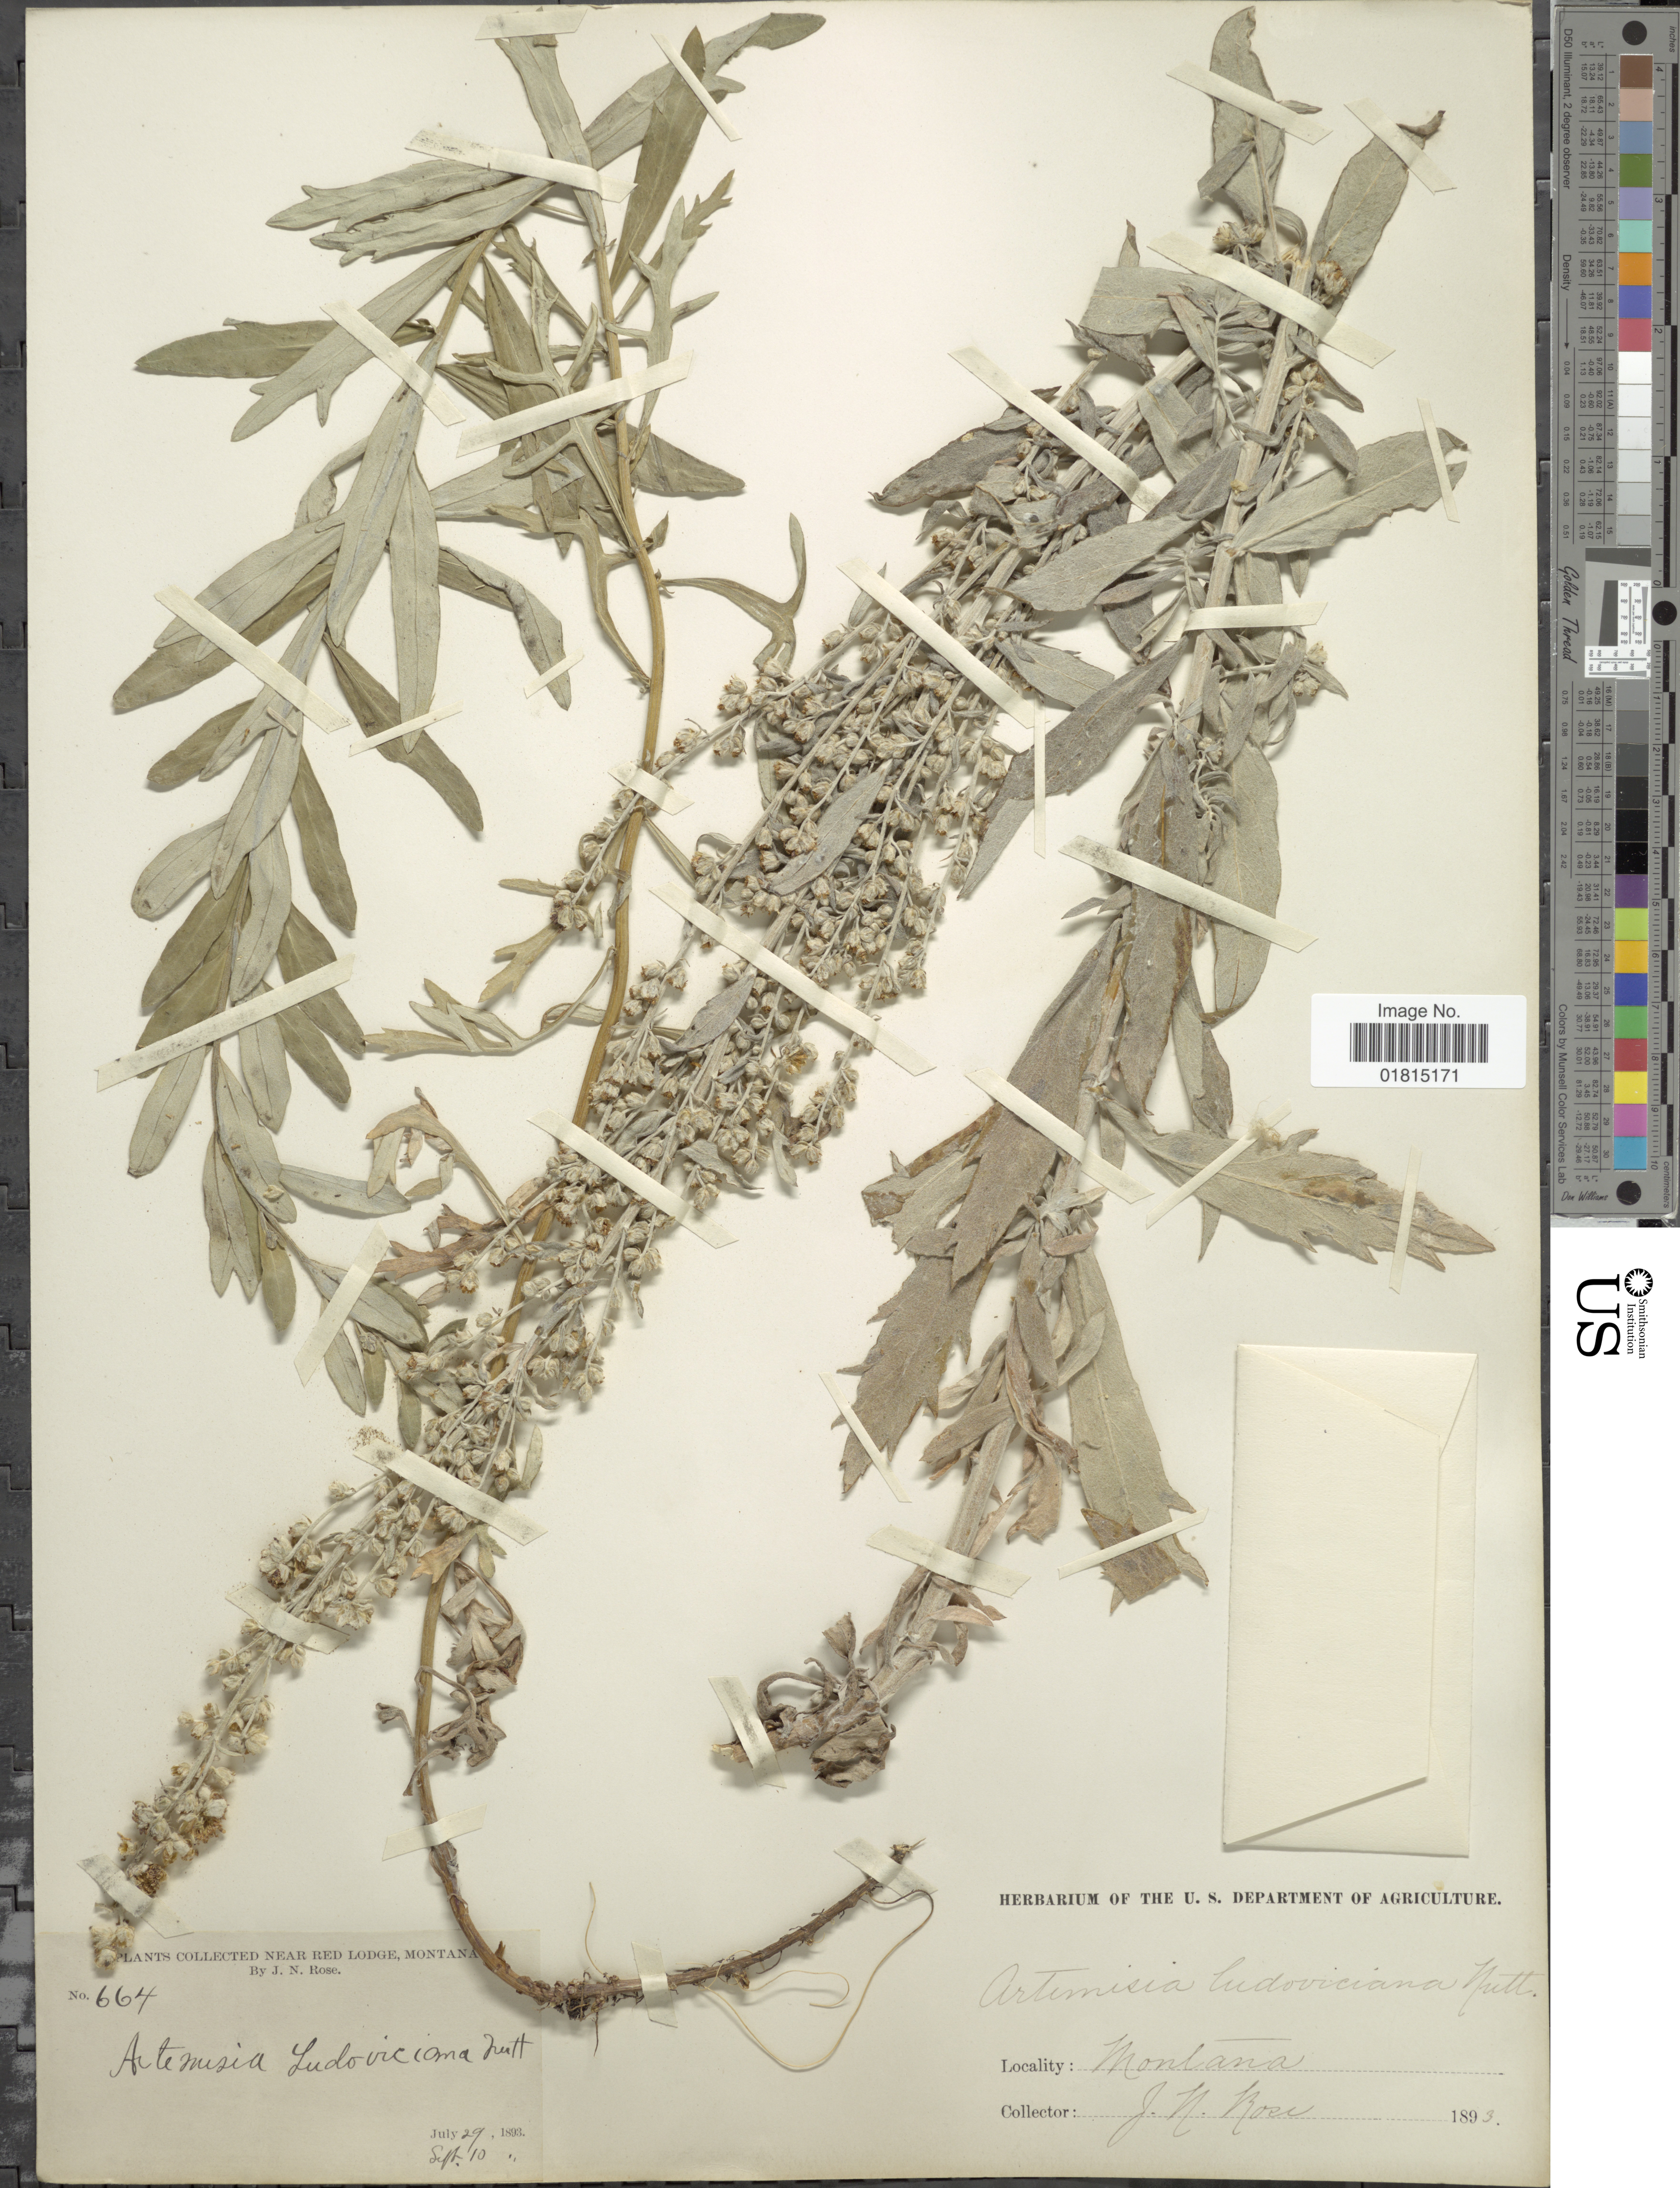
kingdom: Plantae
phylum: Tracheophyta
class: Magnoliopsida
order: Asterales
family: Asteraceae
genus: Artemisia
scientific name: Artemisia douglasiana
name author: Besser ex Hook.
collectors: J. N. Rose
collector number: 664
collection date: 1893-07-29/1893-09-10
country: United States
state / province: Montana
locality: Near Red Lodge, Montana.